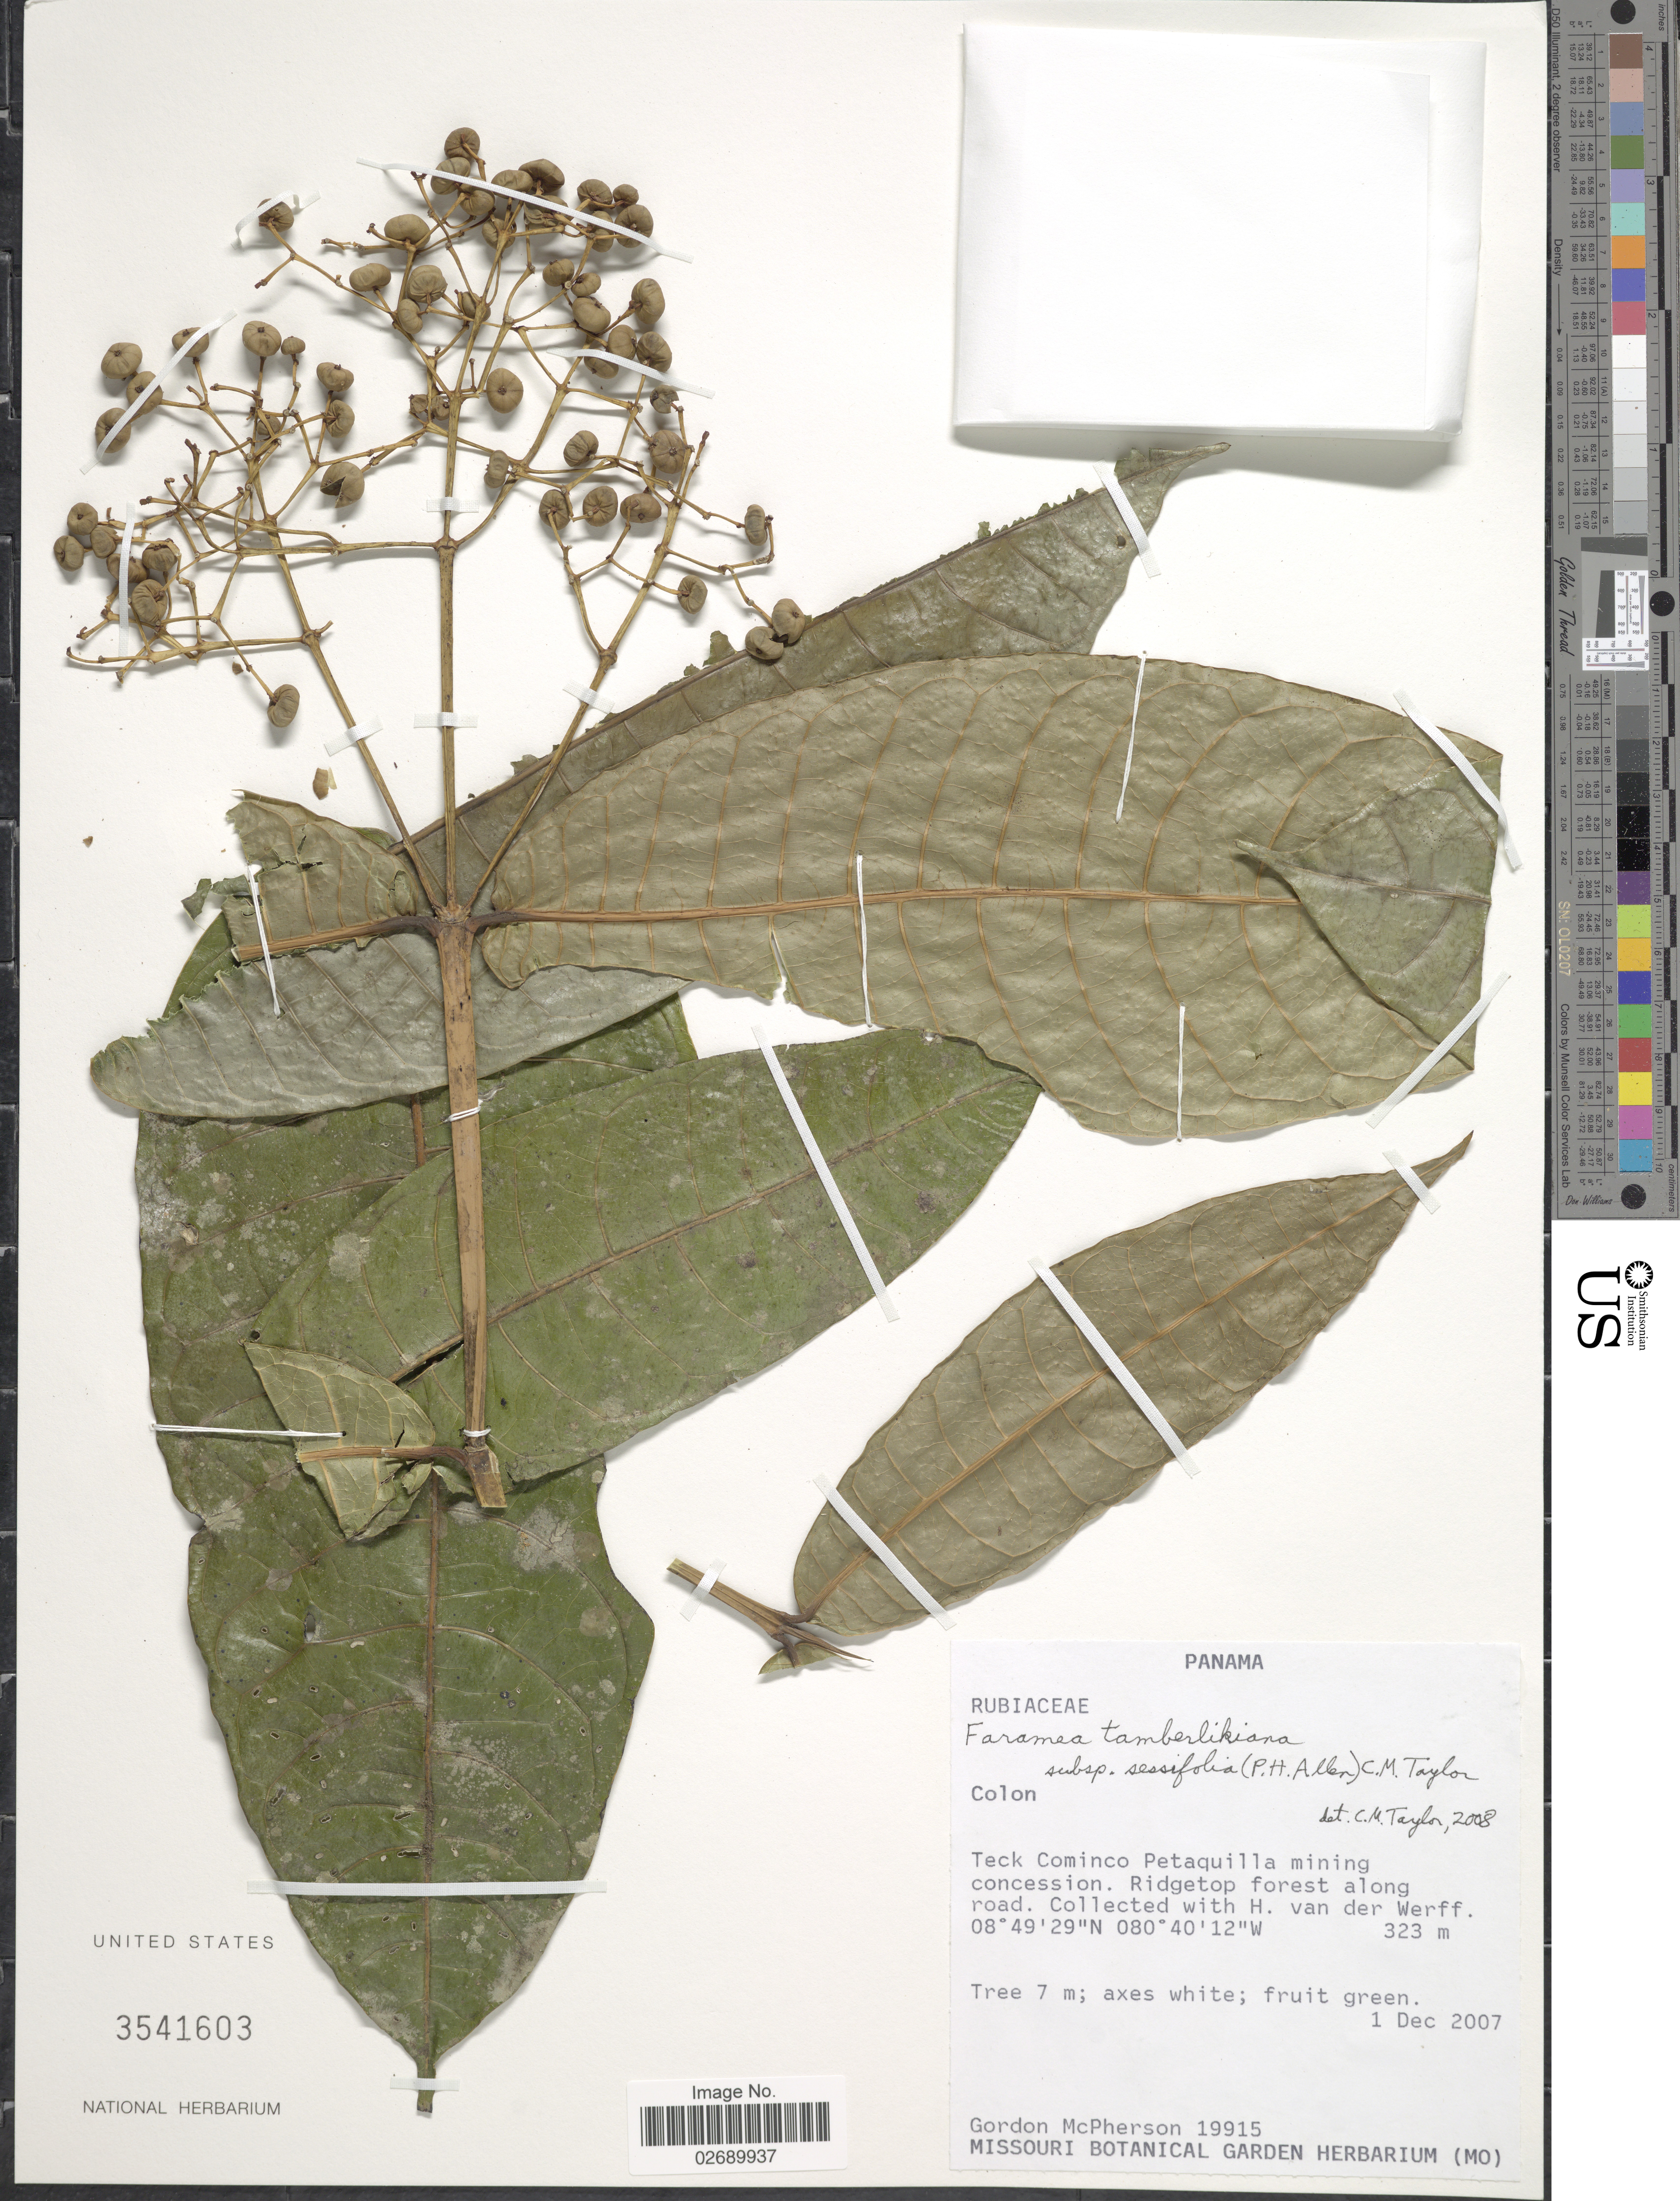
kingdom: Plantae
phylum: Tracheophyta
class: Magnoliopsida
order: Gentianales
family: Rubiaceae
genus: Faramea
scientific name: Faramea tamberlikiana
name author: Müll. Arg.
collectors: G. McPherson & H. van der Werff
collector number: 19915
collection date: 2007-12-01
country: Panama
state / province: Colón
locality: Teck cominco Petaquilla mining concession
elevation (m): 323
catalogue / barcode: US 3541603